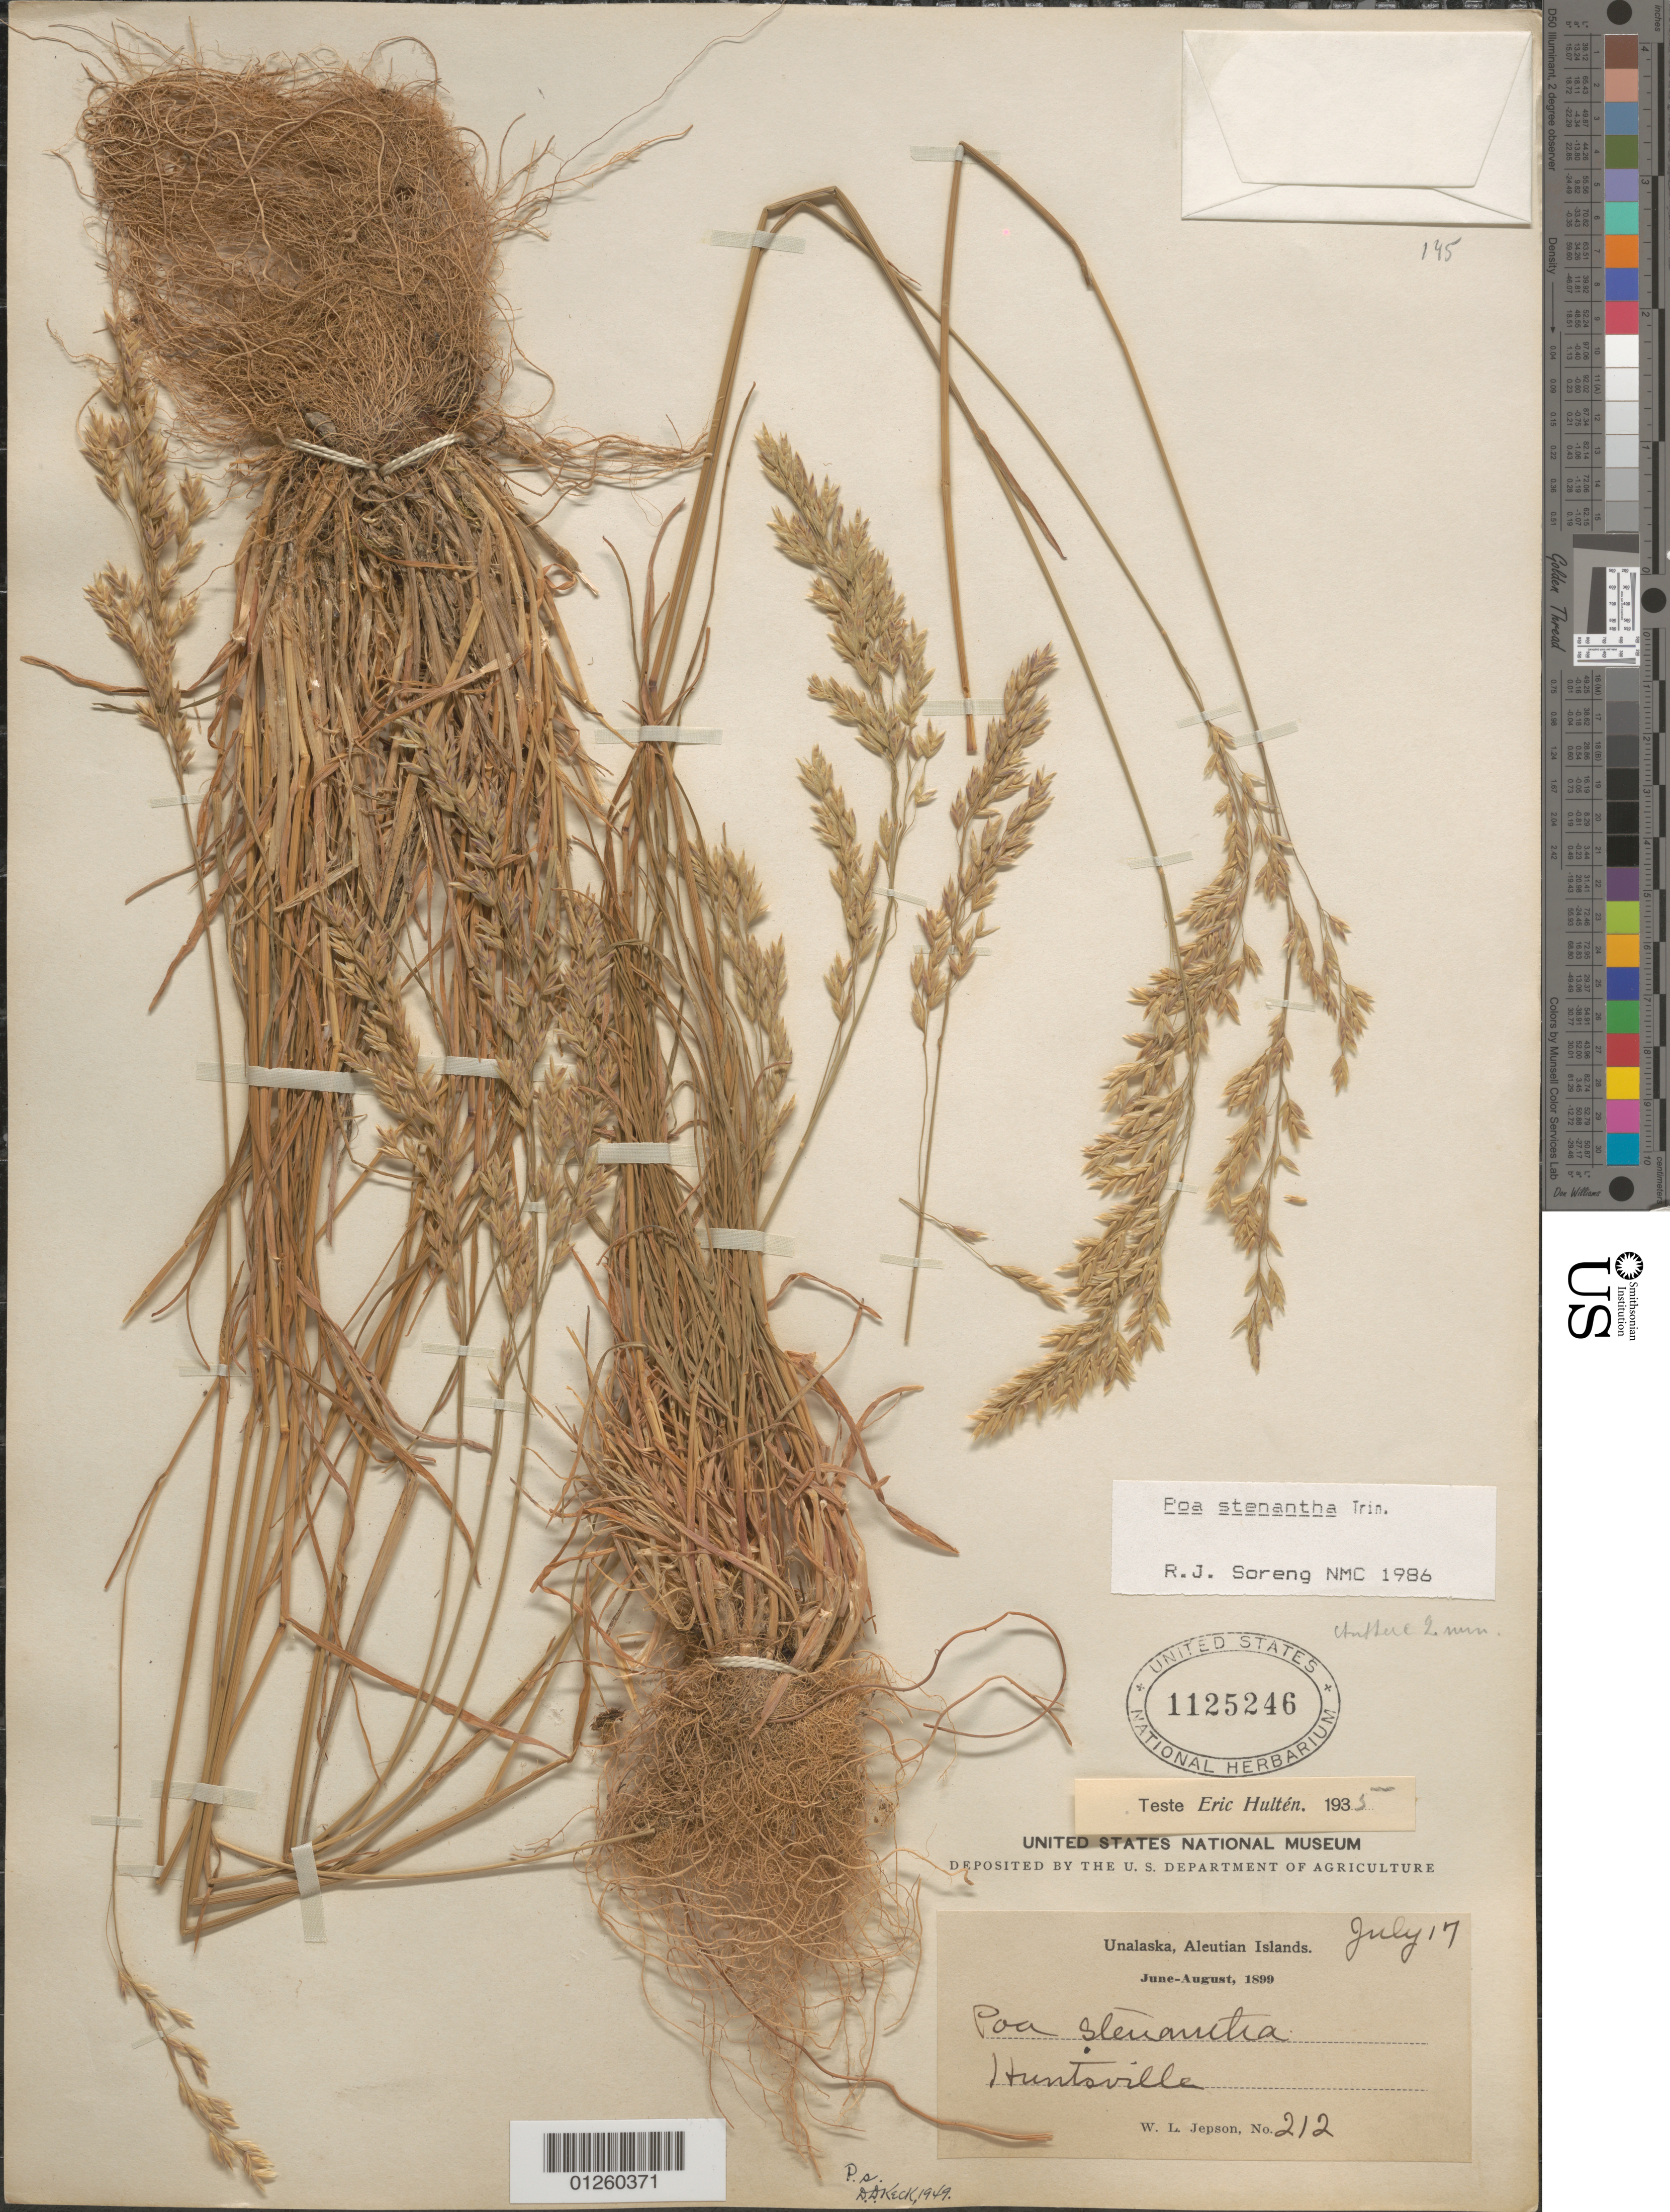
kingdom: Plantae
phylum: Tracheophyta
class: Liliopsida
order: Poales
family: Poaceae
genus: Poa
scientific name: Poa stenantha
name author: Trin.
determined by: Soreng, Robert J., Research Associate (BOT), Smithsonian Institution - National Museum of Natural History (UNITED STATES)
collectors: W. L. Jepson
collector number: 212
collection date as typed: july 17 (june-august, 1899)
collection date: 1899-07-17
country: United States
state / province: Alaska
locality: Huntsville. Unalaska, Aletuain Islands.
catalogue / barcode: US 1125246